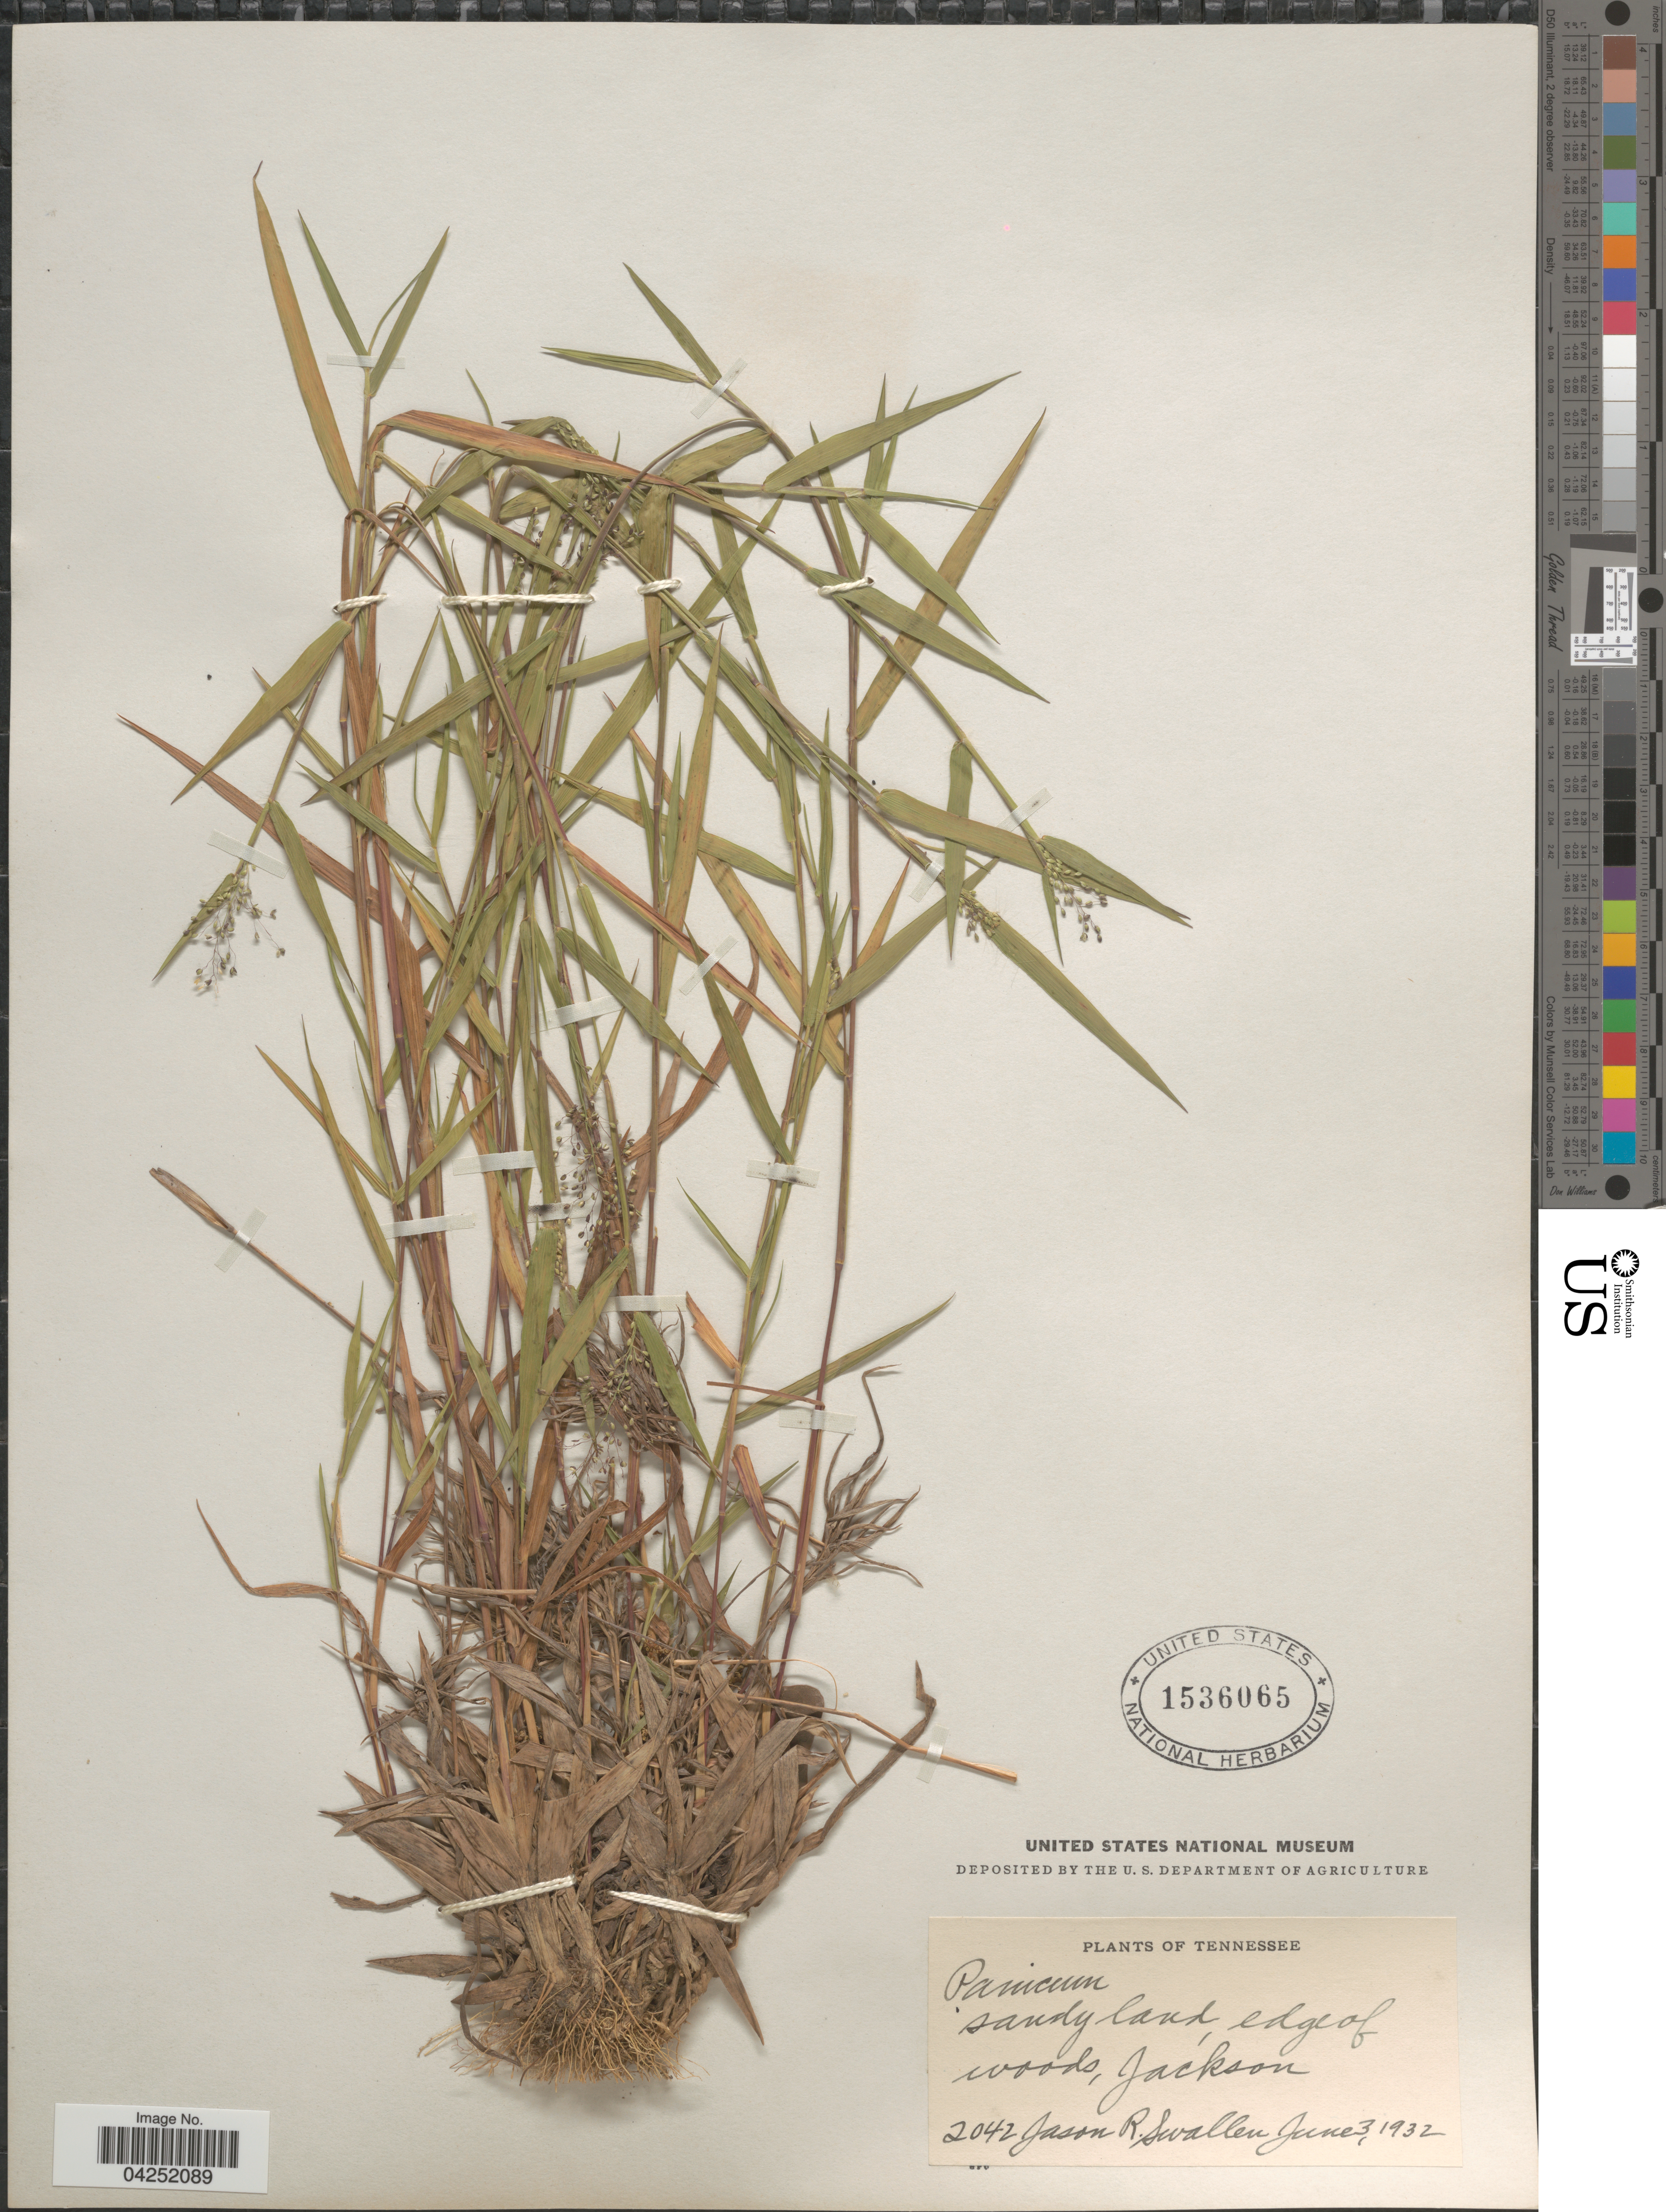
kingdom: Plantae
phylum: Tracheophyta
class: Liliopsida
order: Poales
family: Poaceae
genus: Dichanthelium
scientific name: Dichanthelium acuminatum var. lindheimeri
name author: (Nash) Gould & C.A. Clark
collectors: J. R. Swallen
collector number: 2042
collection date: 1932-06-03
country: United States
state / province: Tennessee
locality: Sandy land, edge of woods, Jackson.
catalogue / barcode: US 1536065